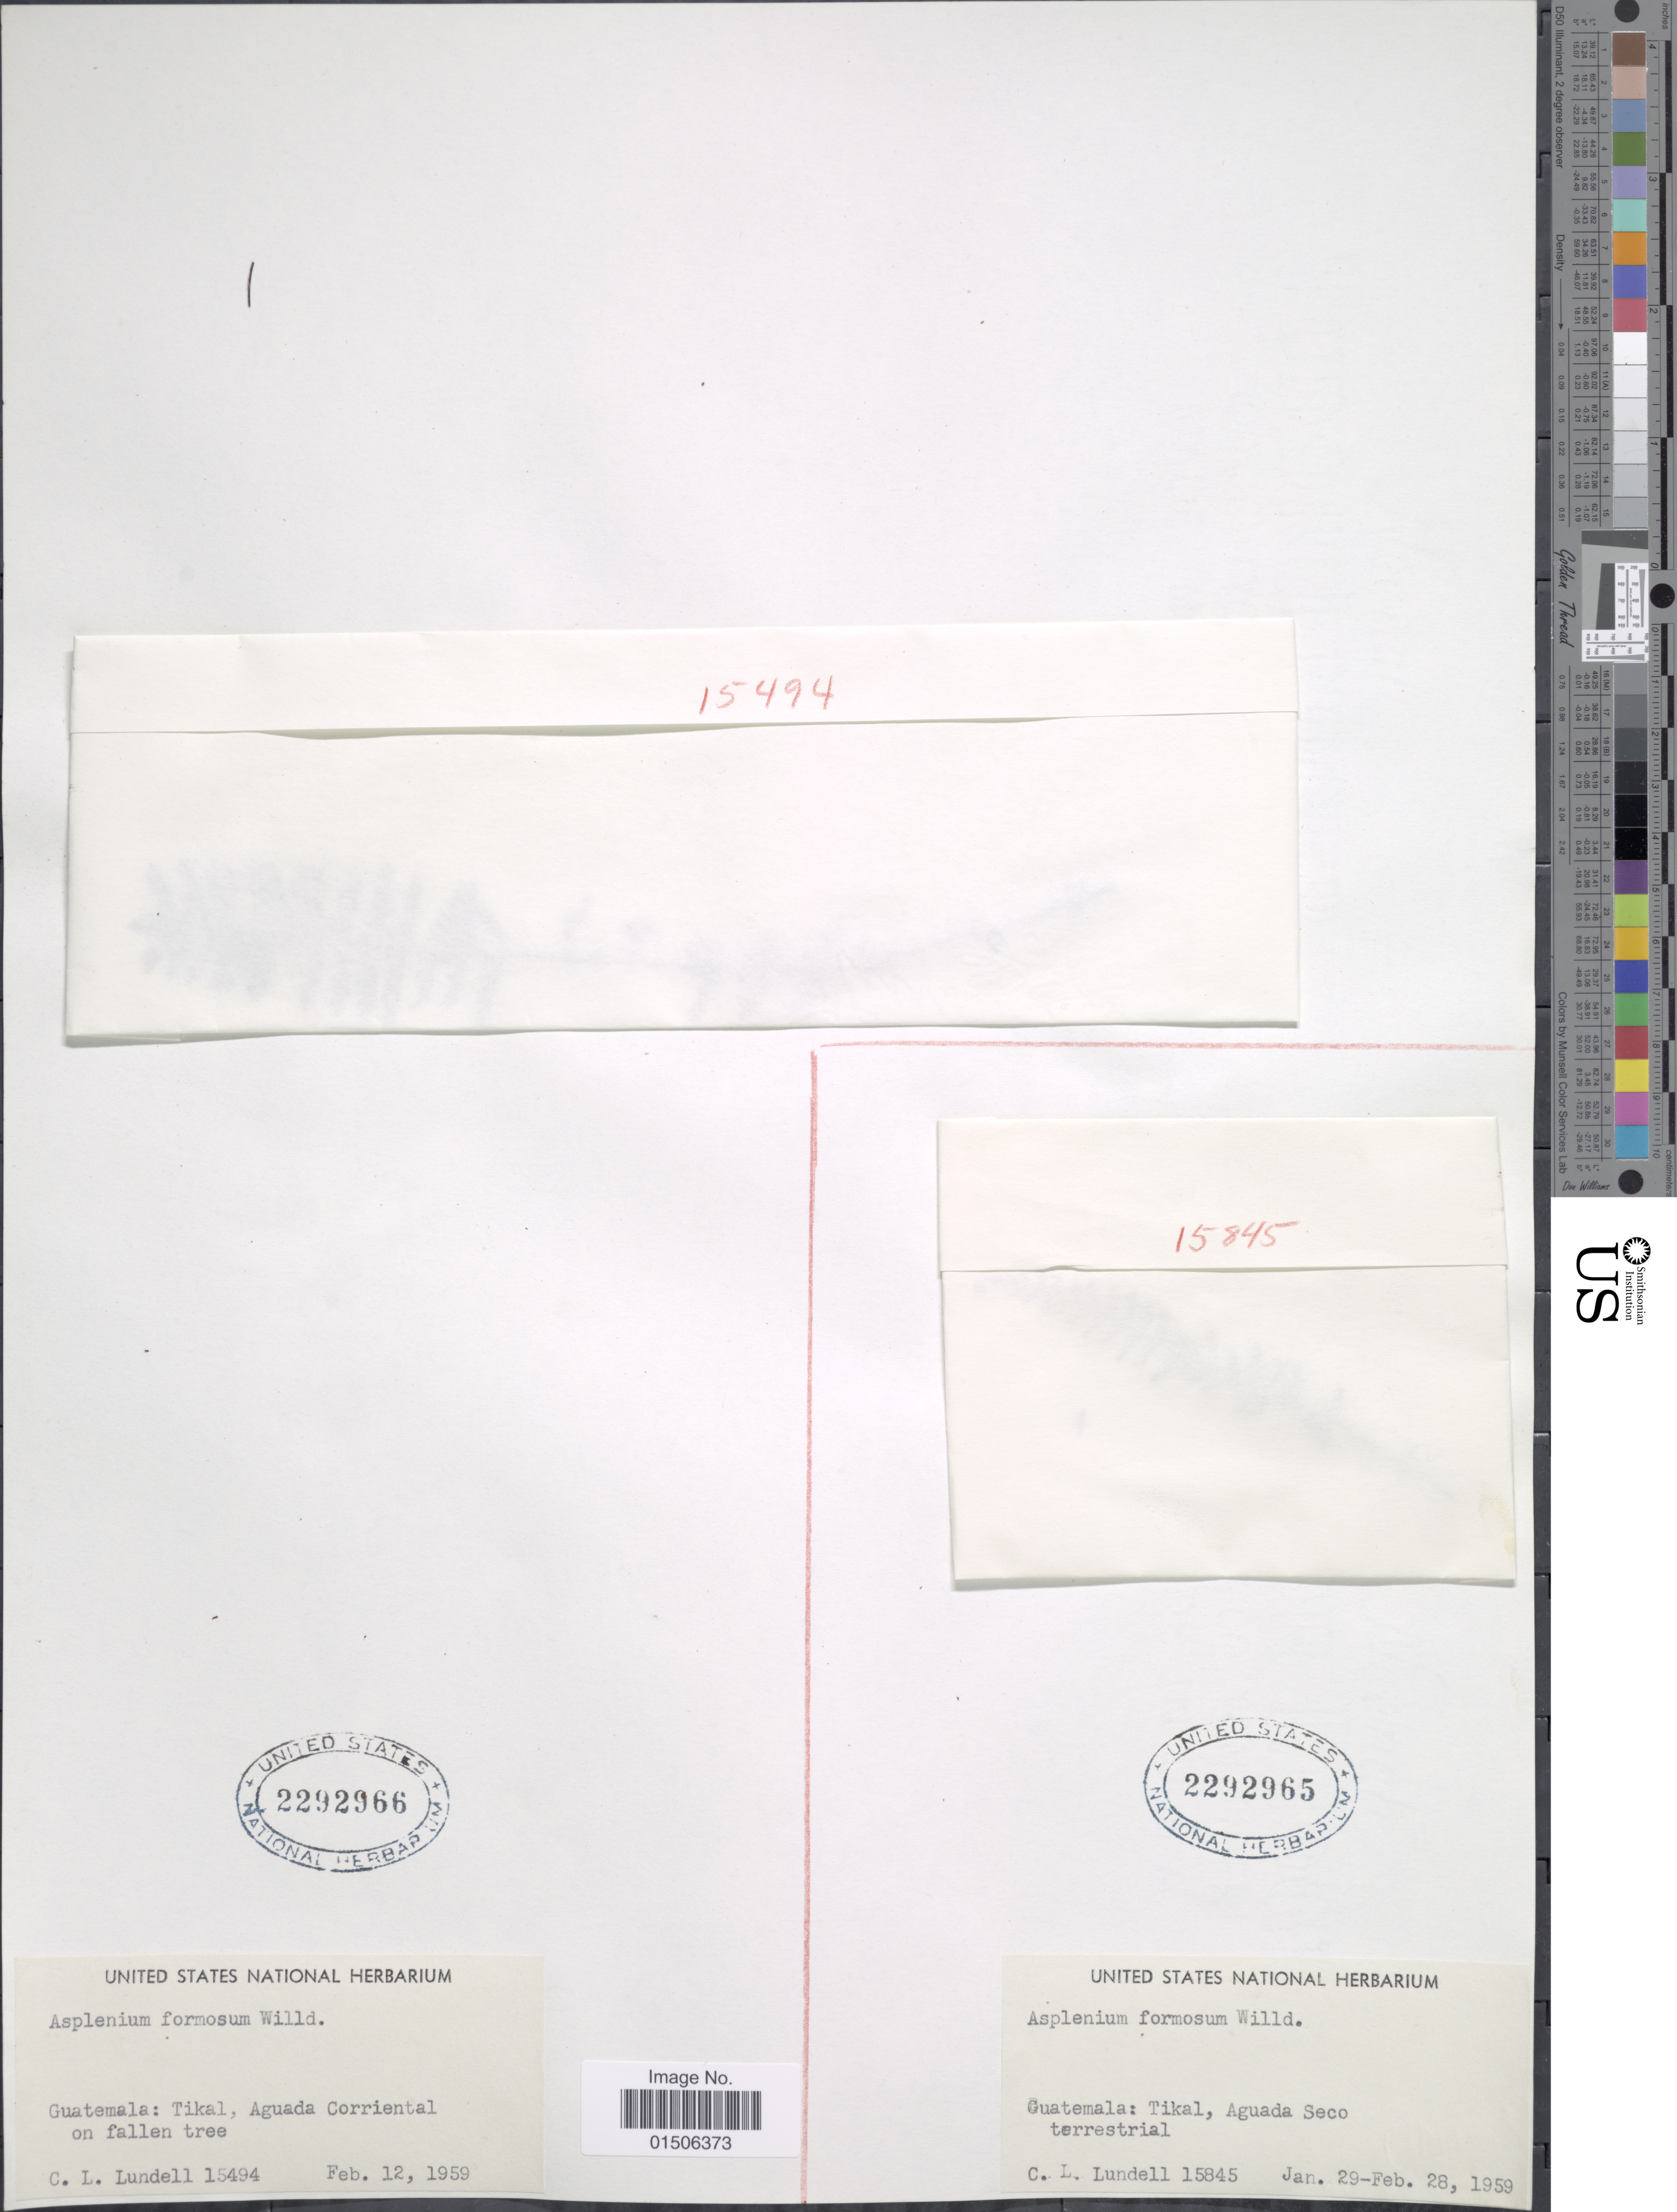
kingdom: Plantae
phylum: Tracheophyta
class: Polypodiopsida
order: Polypodiales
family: Aspleniaceae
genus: Asplenium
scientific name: Asplenium formosum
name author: Willd.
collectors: C. L. Lundell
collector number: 15494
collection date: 1959-02-12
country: Guatemala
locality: Tikal, Aguada Corriental on fallen tree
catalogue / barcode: US 2292966